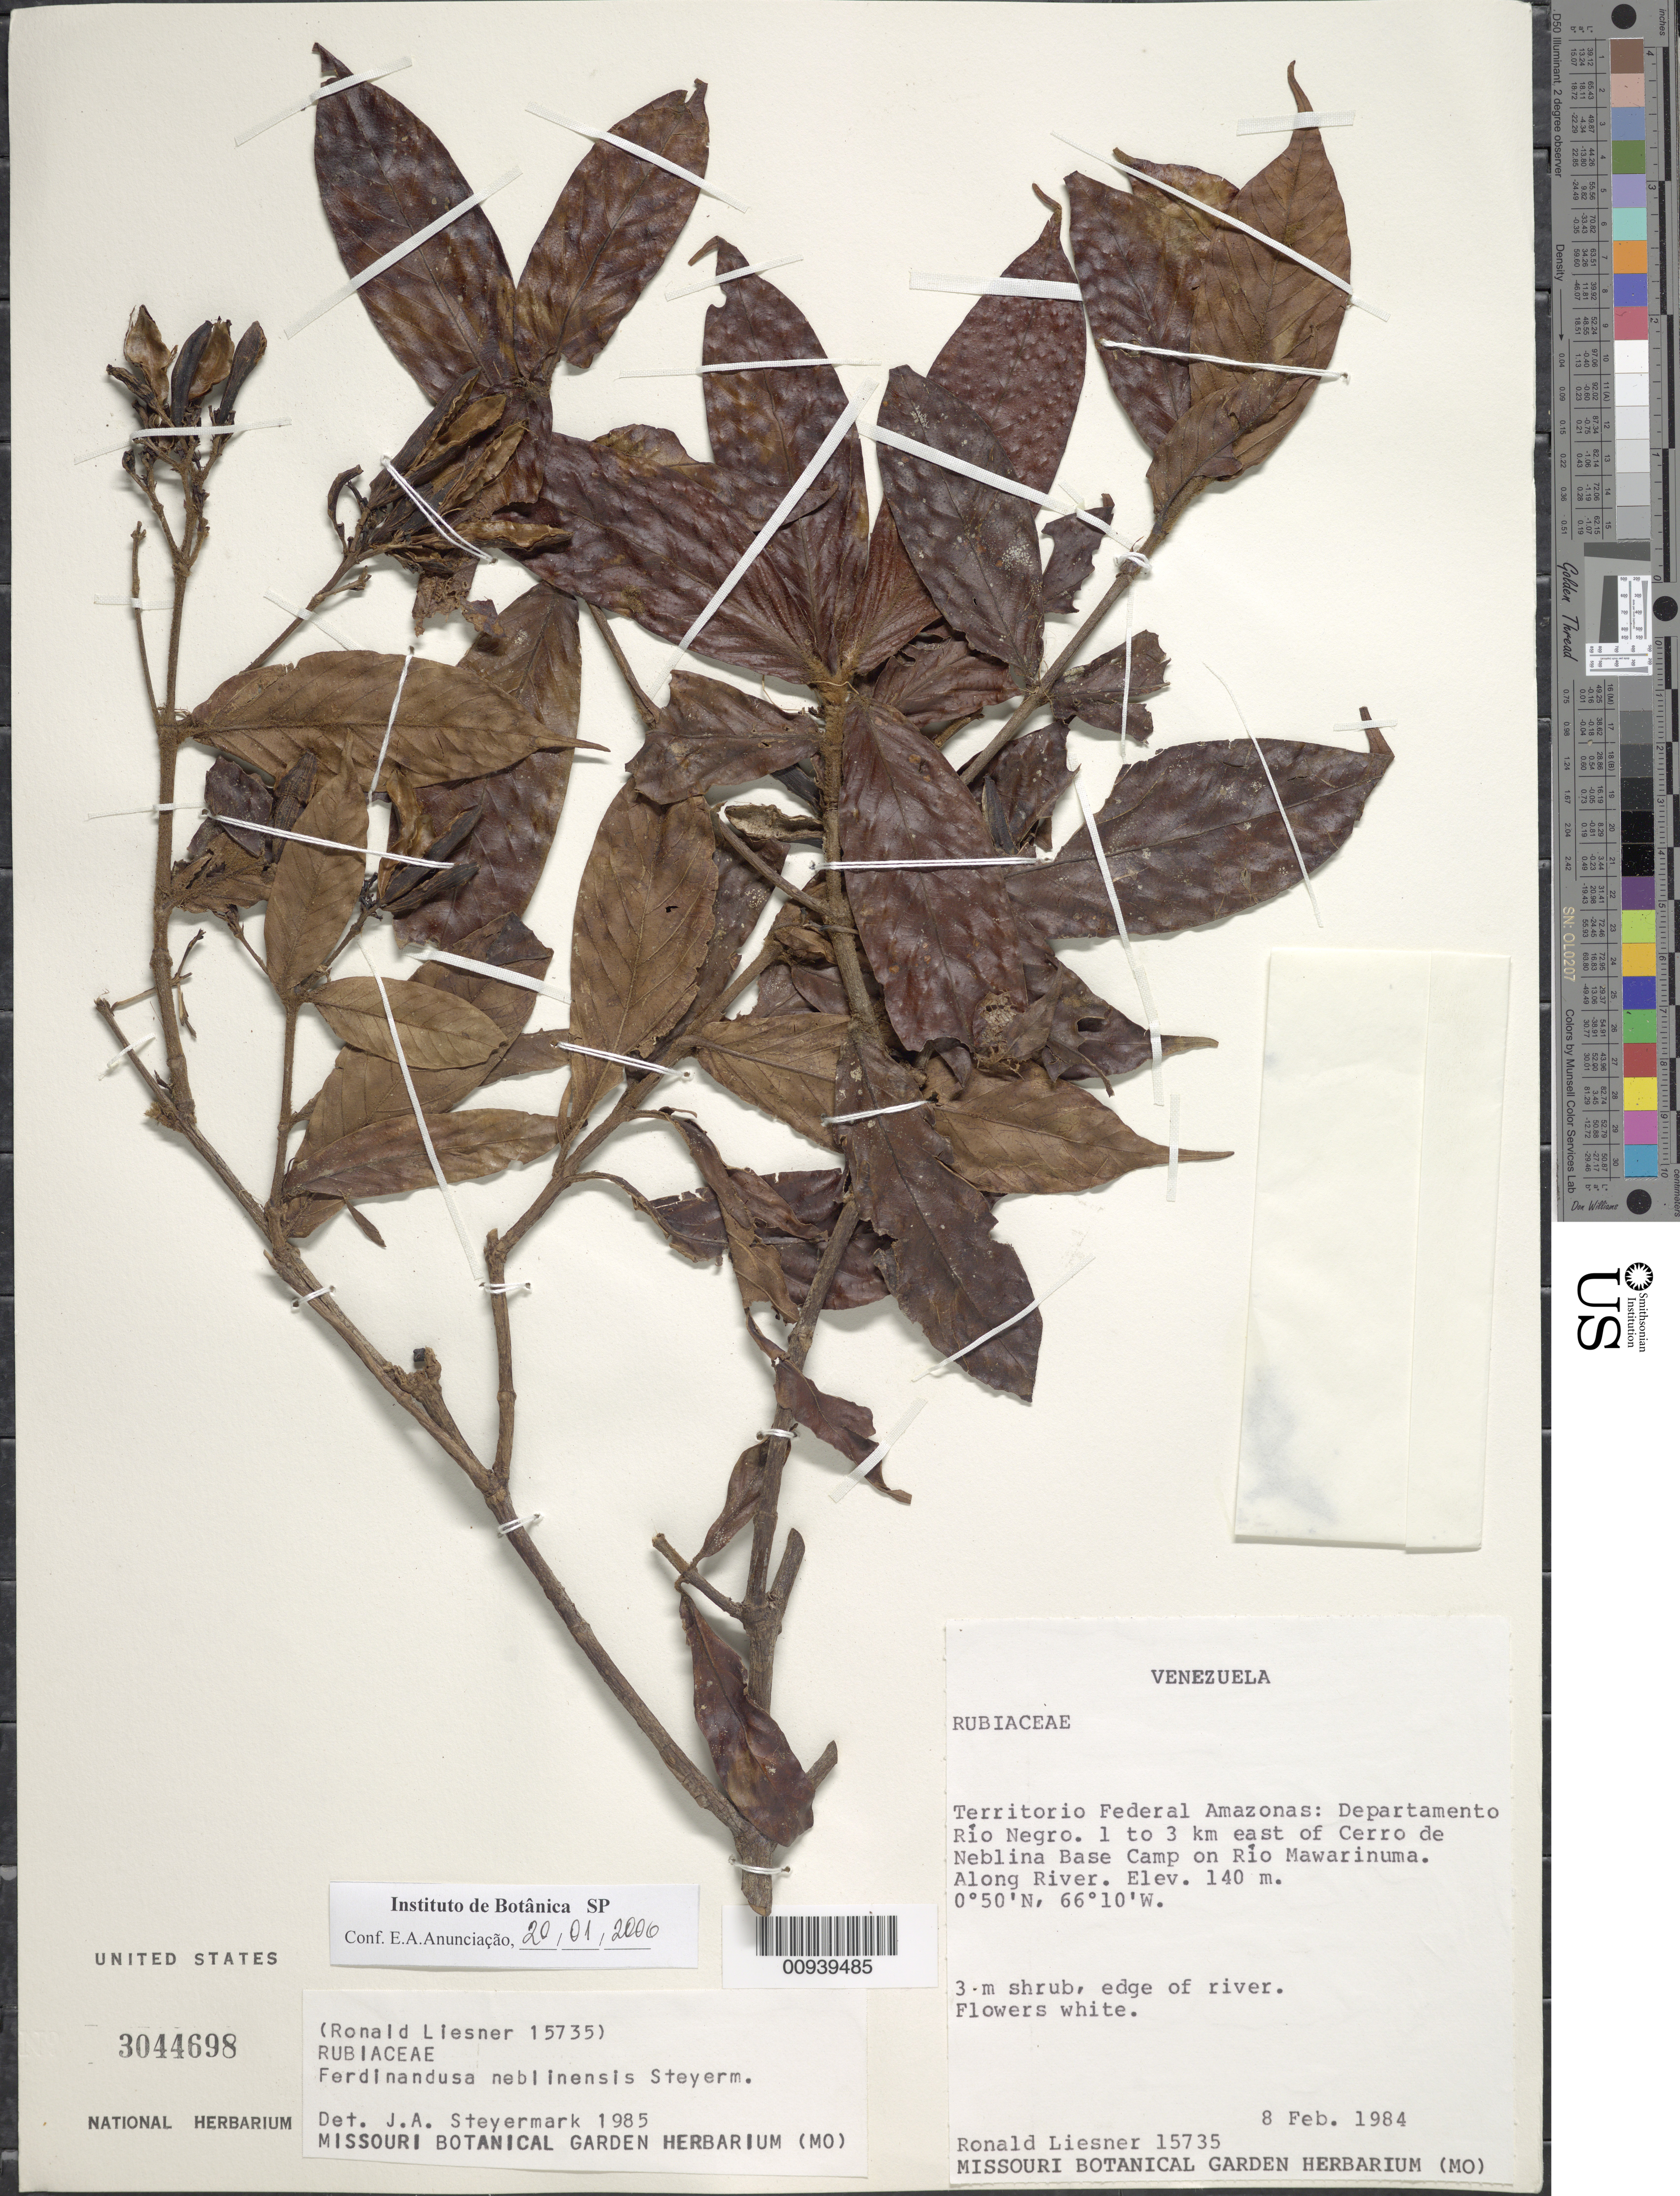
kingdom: Plantae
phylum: Tracheophyta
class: Magnoliopsida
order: Gentianales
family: Rubiaceae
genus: Ferdinandusa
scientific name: Ferdinandusa neblinensis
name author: Steyerm.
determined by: Anunciação, E. A. d.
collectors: R. L. Liesner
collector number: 15735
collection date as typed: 8-Feb-84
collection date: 1984-02-08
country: Venezuela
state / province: Amazonas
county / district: Río Negro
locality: Río Mawarinuma, 1-3 km east of Cerro de La Neblina Base Camp on Rio Mawarinuma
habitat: Edge of river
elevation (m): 140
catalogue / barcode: US 3044698